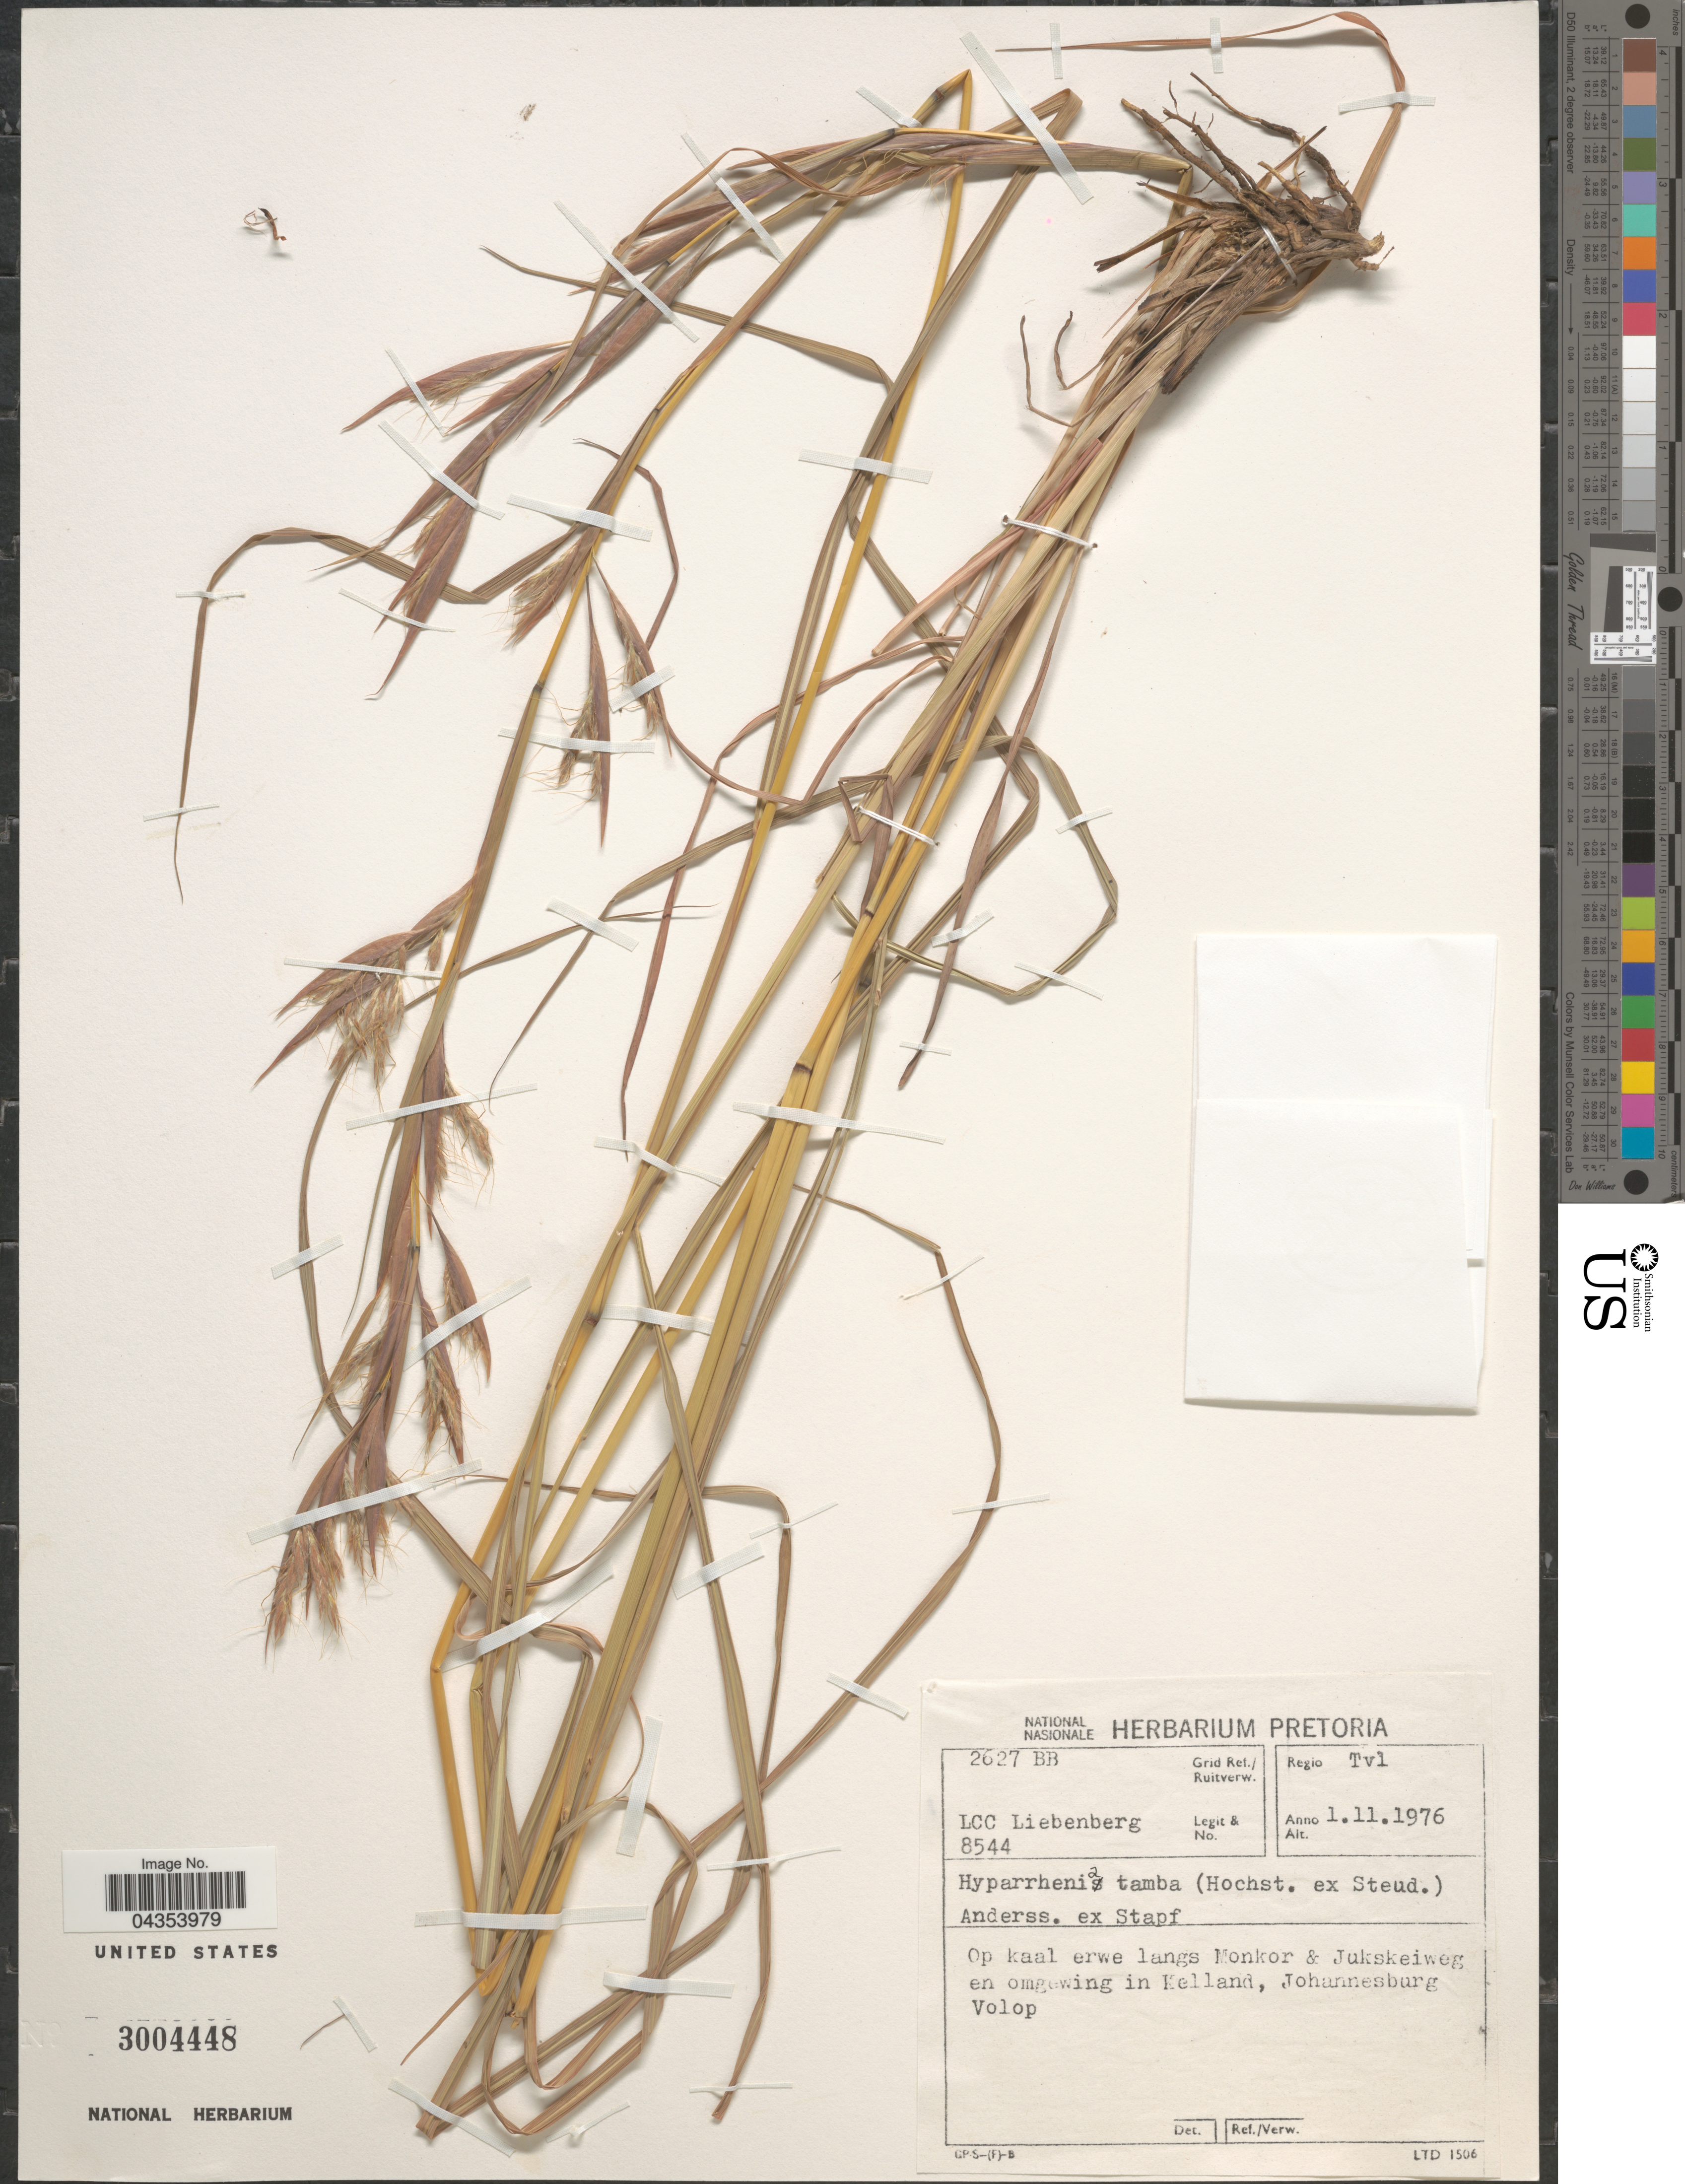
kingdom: Plantae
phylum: Tracheophyta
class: Liliopsida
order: Poales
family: Poaceae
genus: Hyparrhenia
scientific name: Hyparrhenia tamba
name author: (Hochst. ex Steud.) Andersson ex Stapf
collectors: L. Liebenberg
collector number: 8544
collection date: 1976-11-01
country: South Africa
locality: Grid Ref./Ruitverw. 2627 BB. Regio Tvl. Op kaal erwe langs Monkor & Jukskeiweg en omgewing in Kelland, Johannesburg.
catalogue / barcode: US 3004448